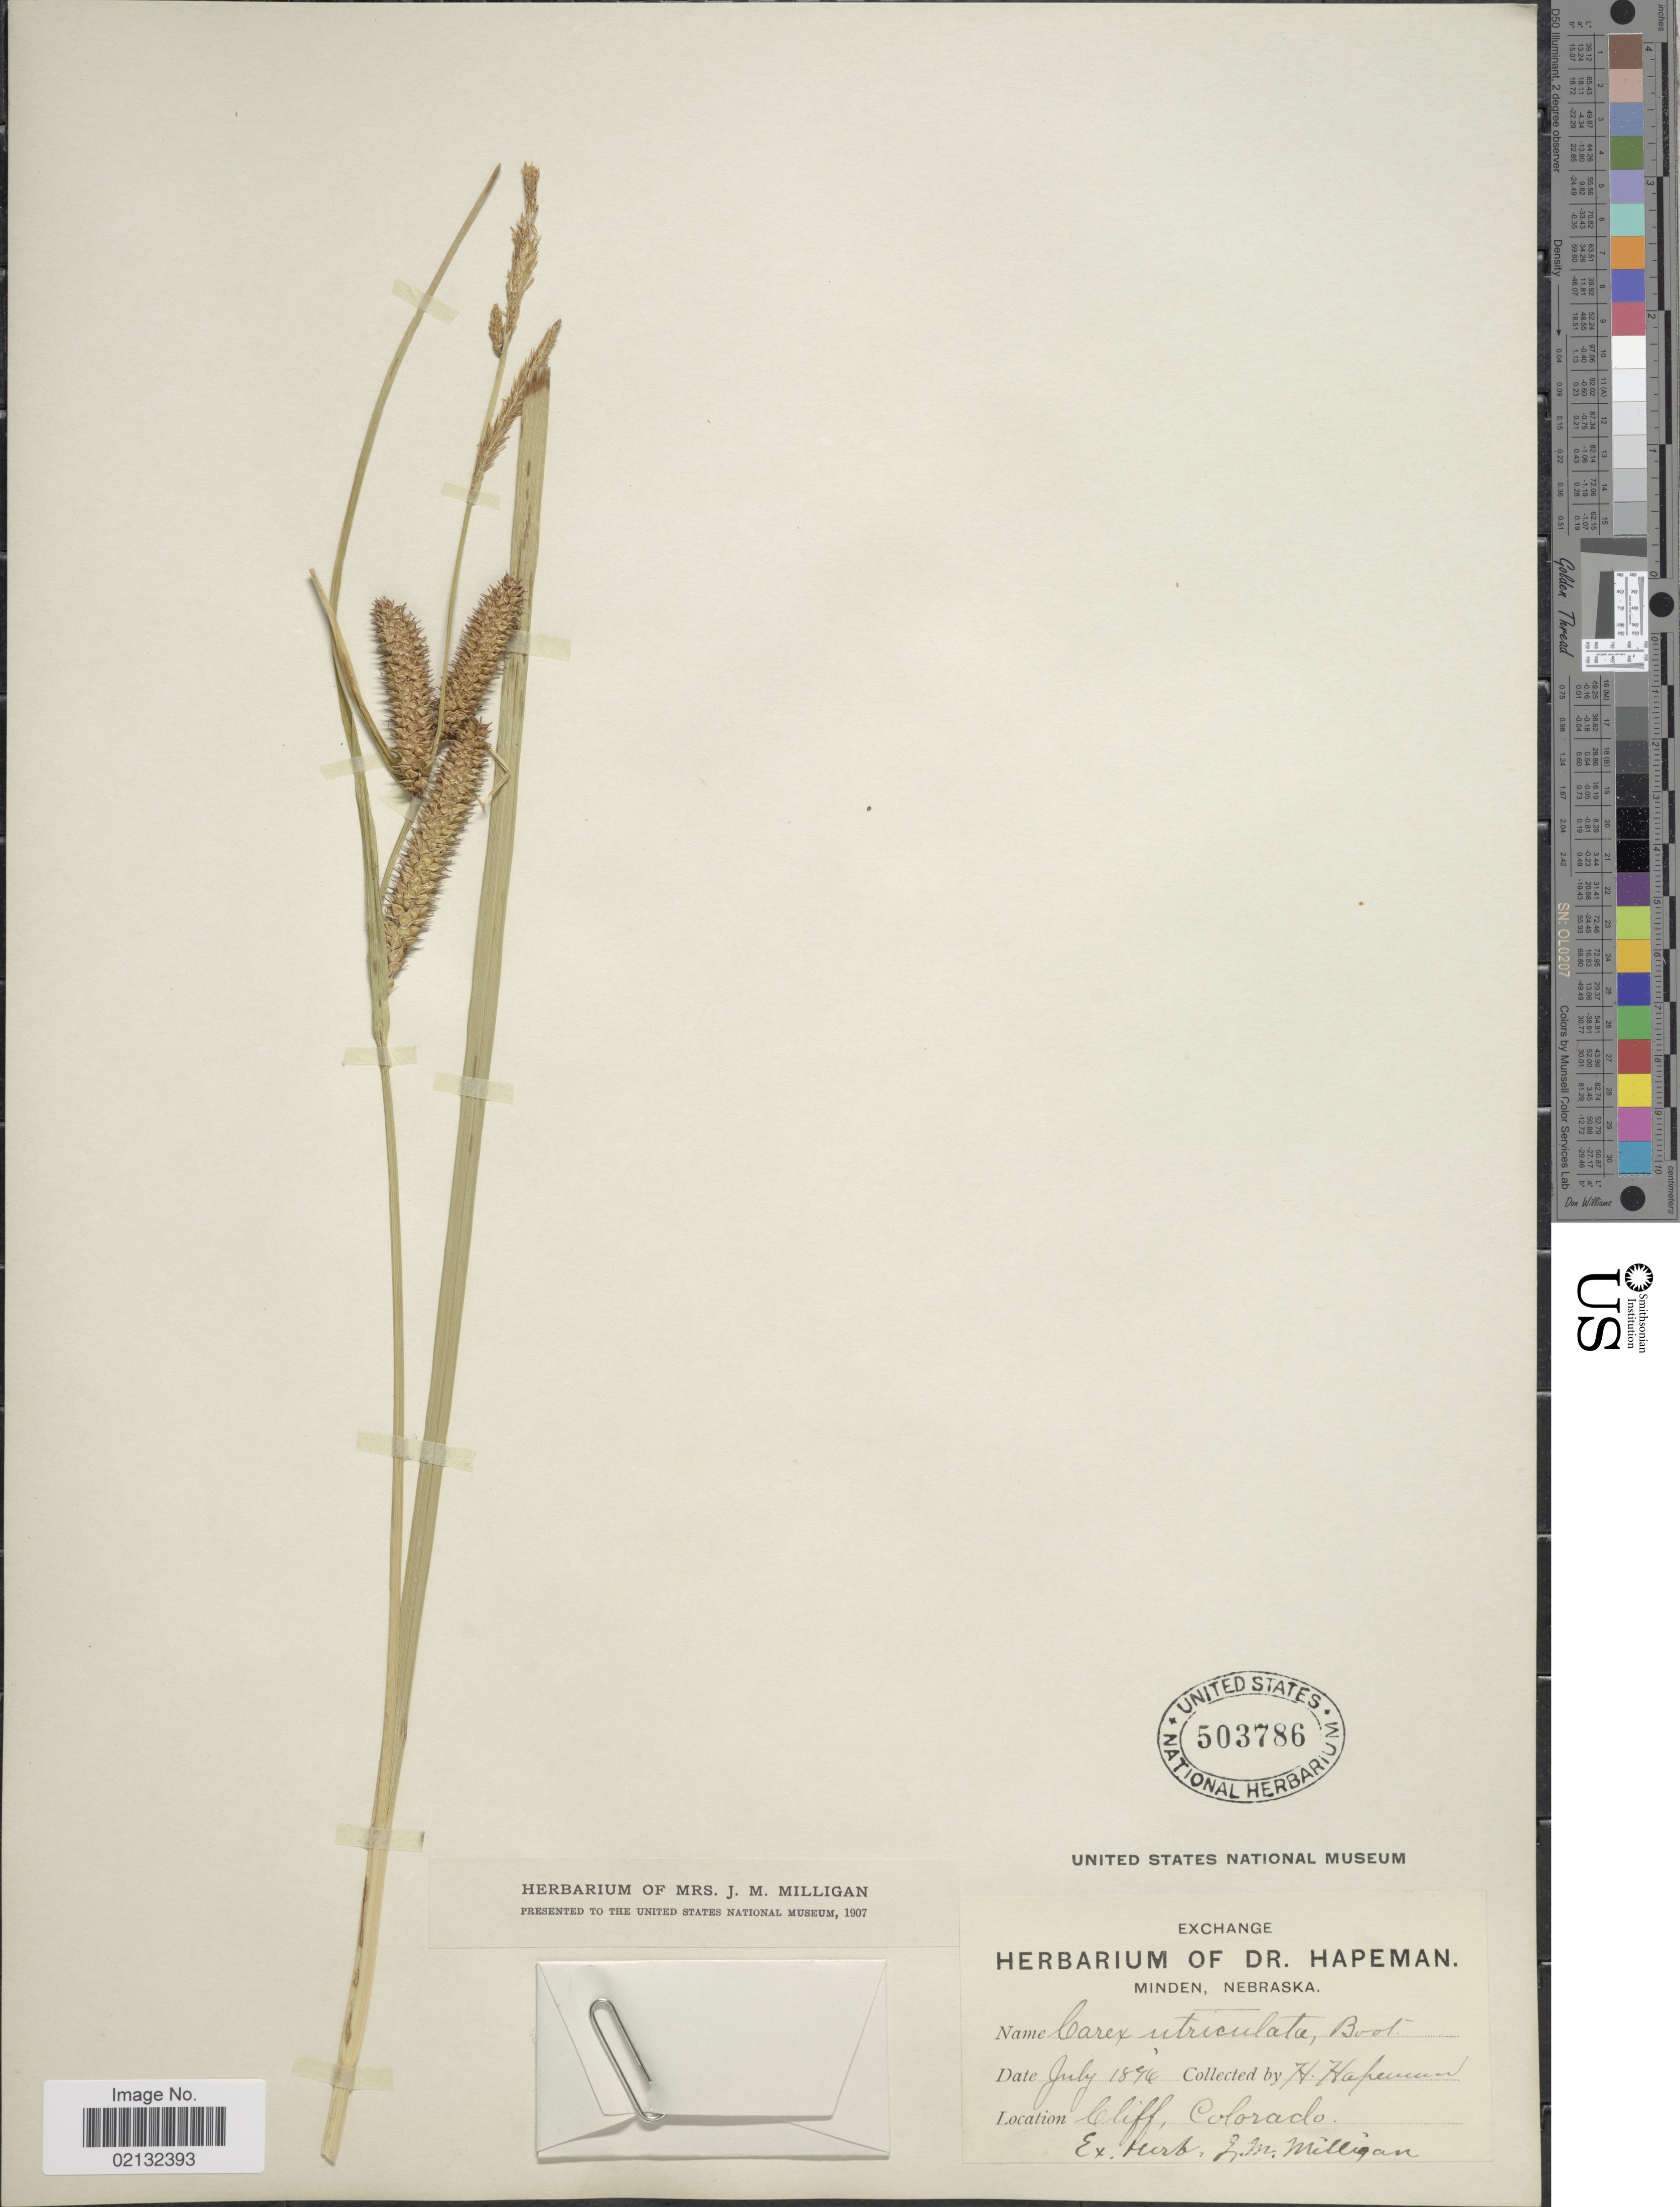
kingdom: Plantae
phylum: Tracheophyta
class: Liliopsida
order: Poales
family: Cyperaceae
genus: Carex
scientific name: Carex rostrata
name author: Stokes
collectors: H. Hapeman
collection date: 1876-07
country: United States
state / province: Colorado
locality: Cliff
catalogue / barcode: US 503786